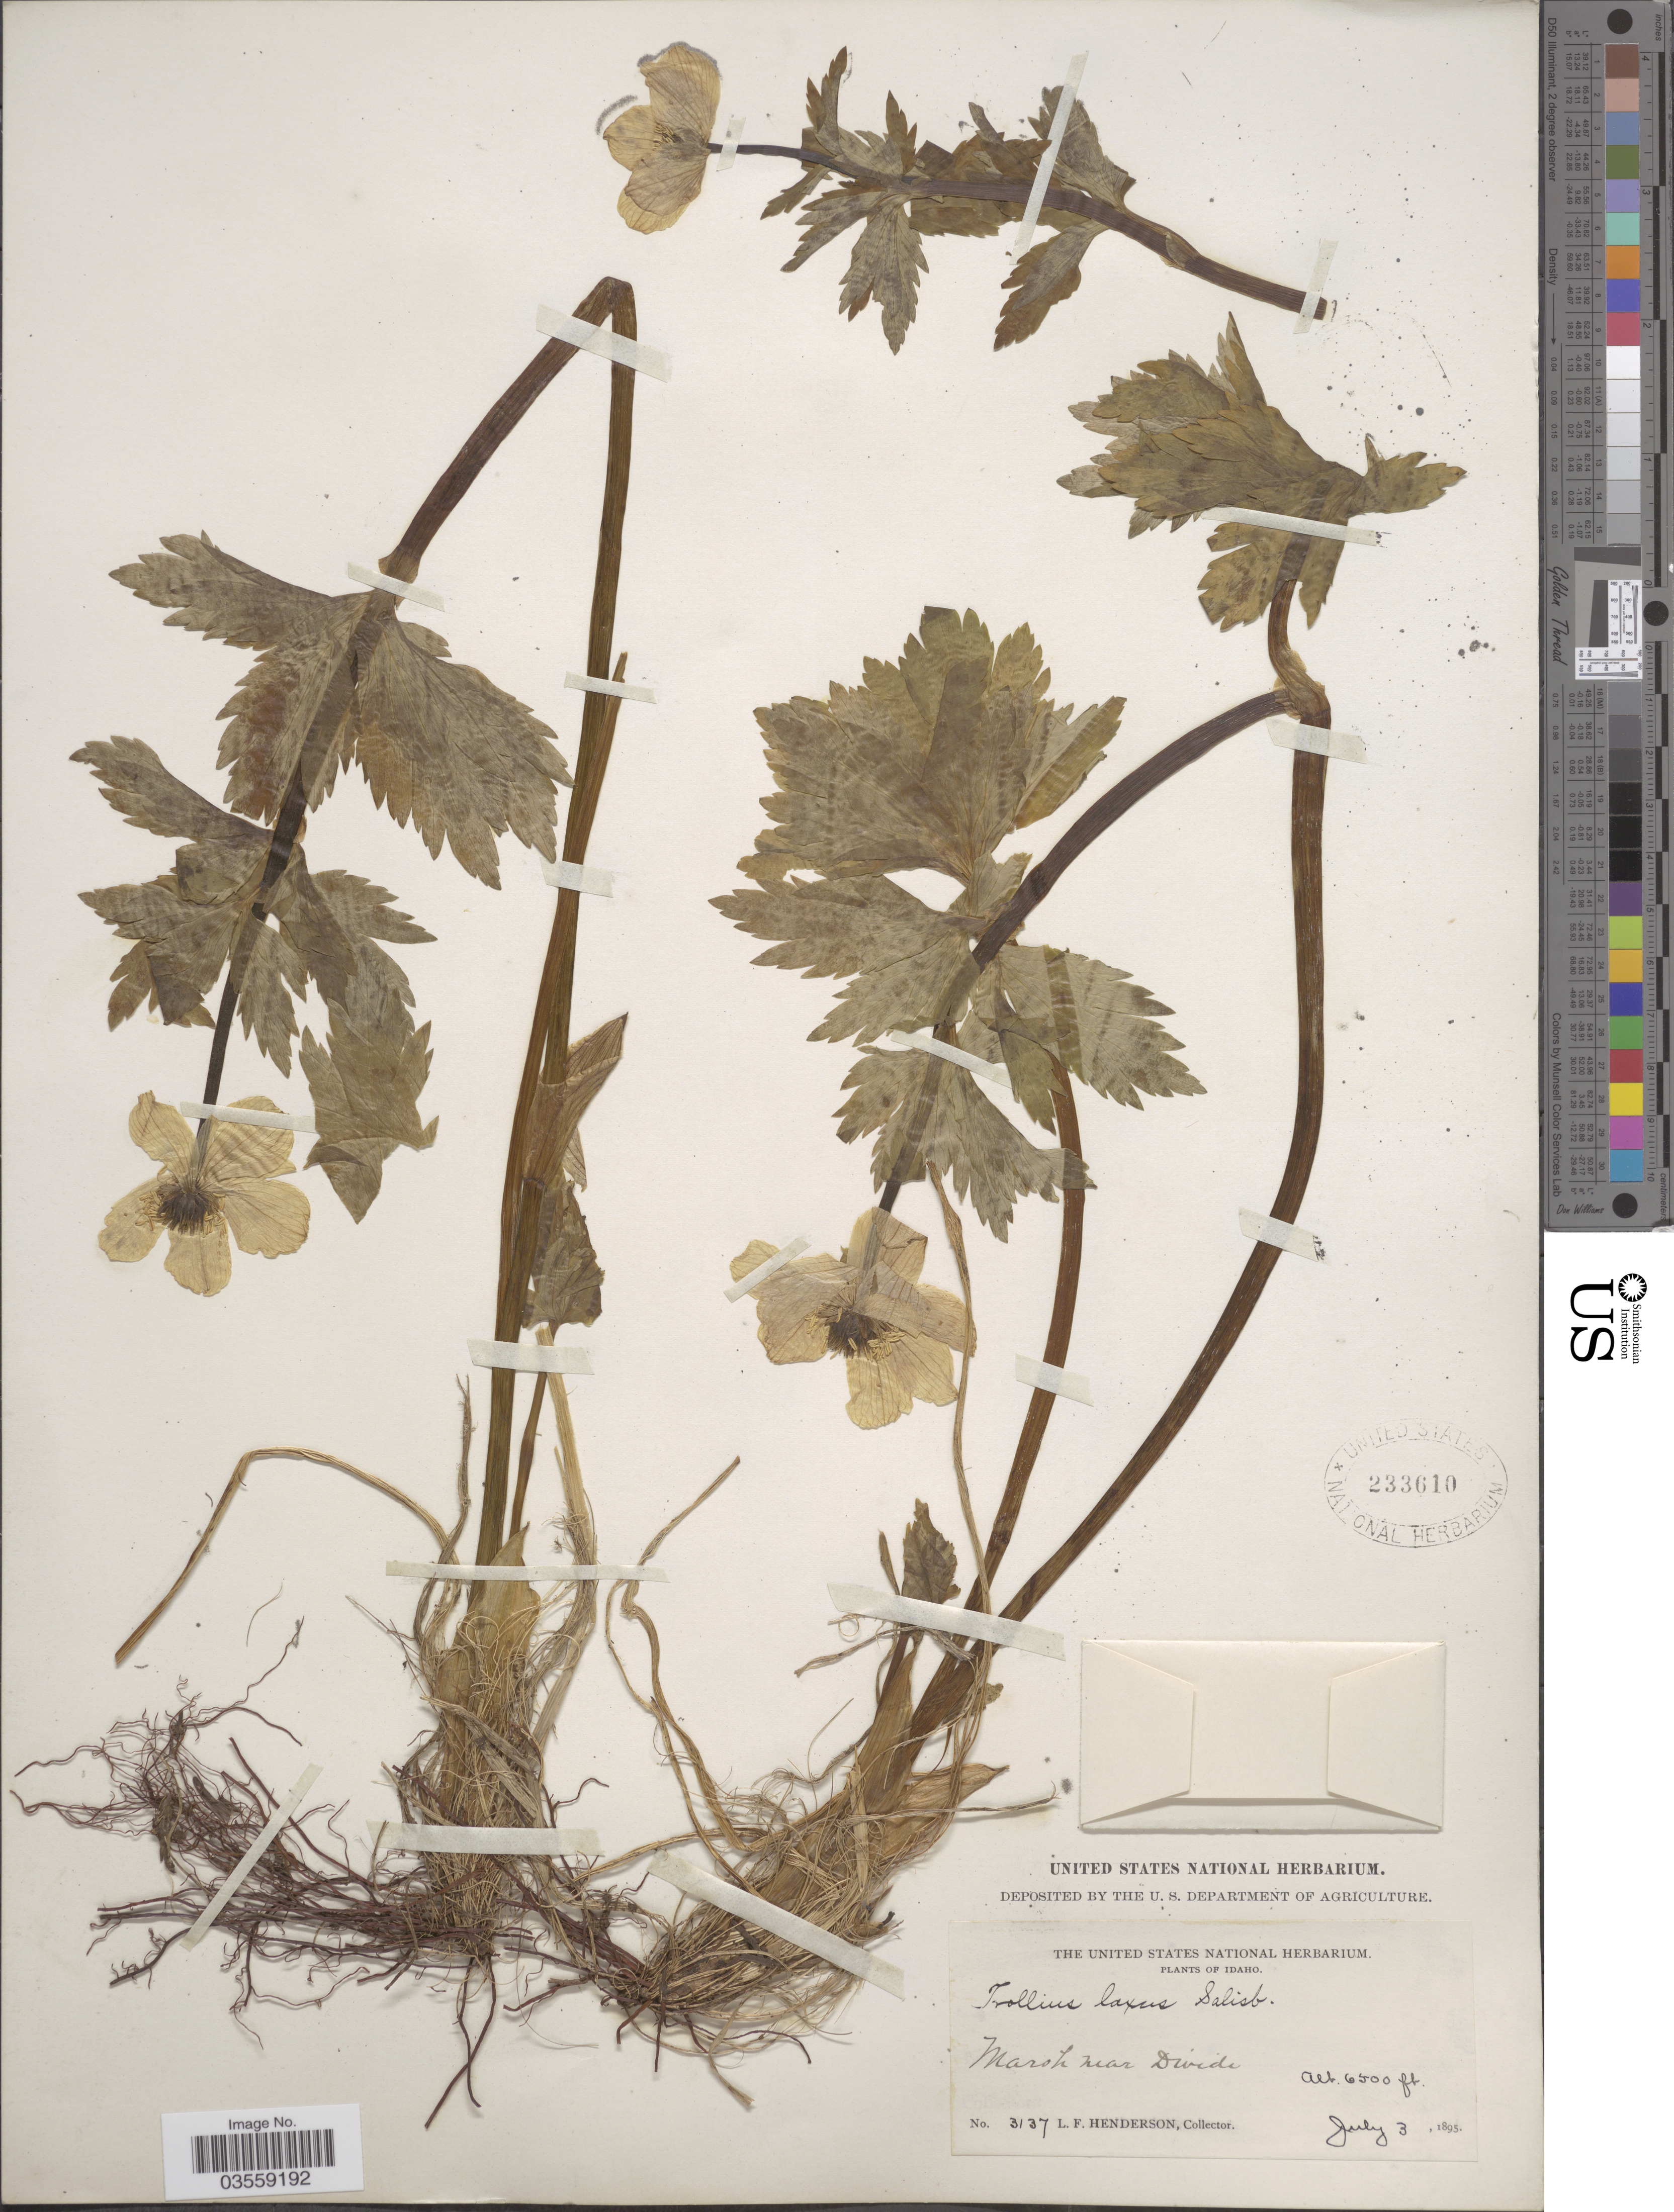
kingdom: Plantae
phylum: Tracheophyta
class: Magnoliopsida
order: Ranunculales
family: Ranunculaceae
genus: Trollius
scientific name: Trollius laxus var. albiflorus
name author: A. Gray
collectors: L. Henderson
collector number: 3137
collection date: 1895-07-03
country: United States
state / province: Idaho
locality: Marsh near Divide.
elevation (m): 1981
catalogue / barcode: US 233610